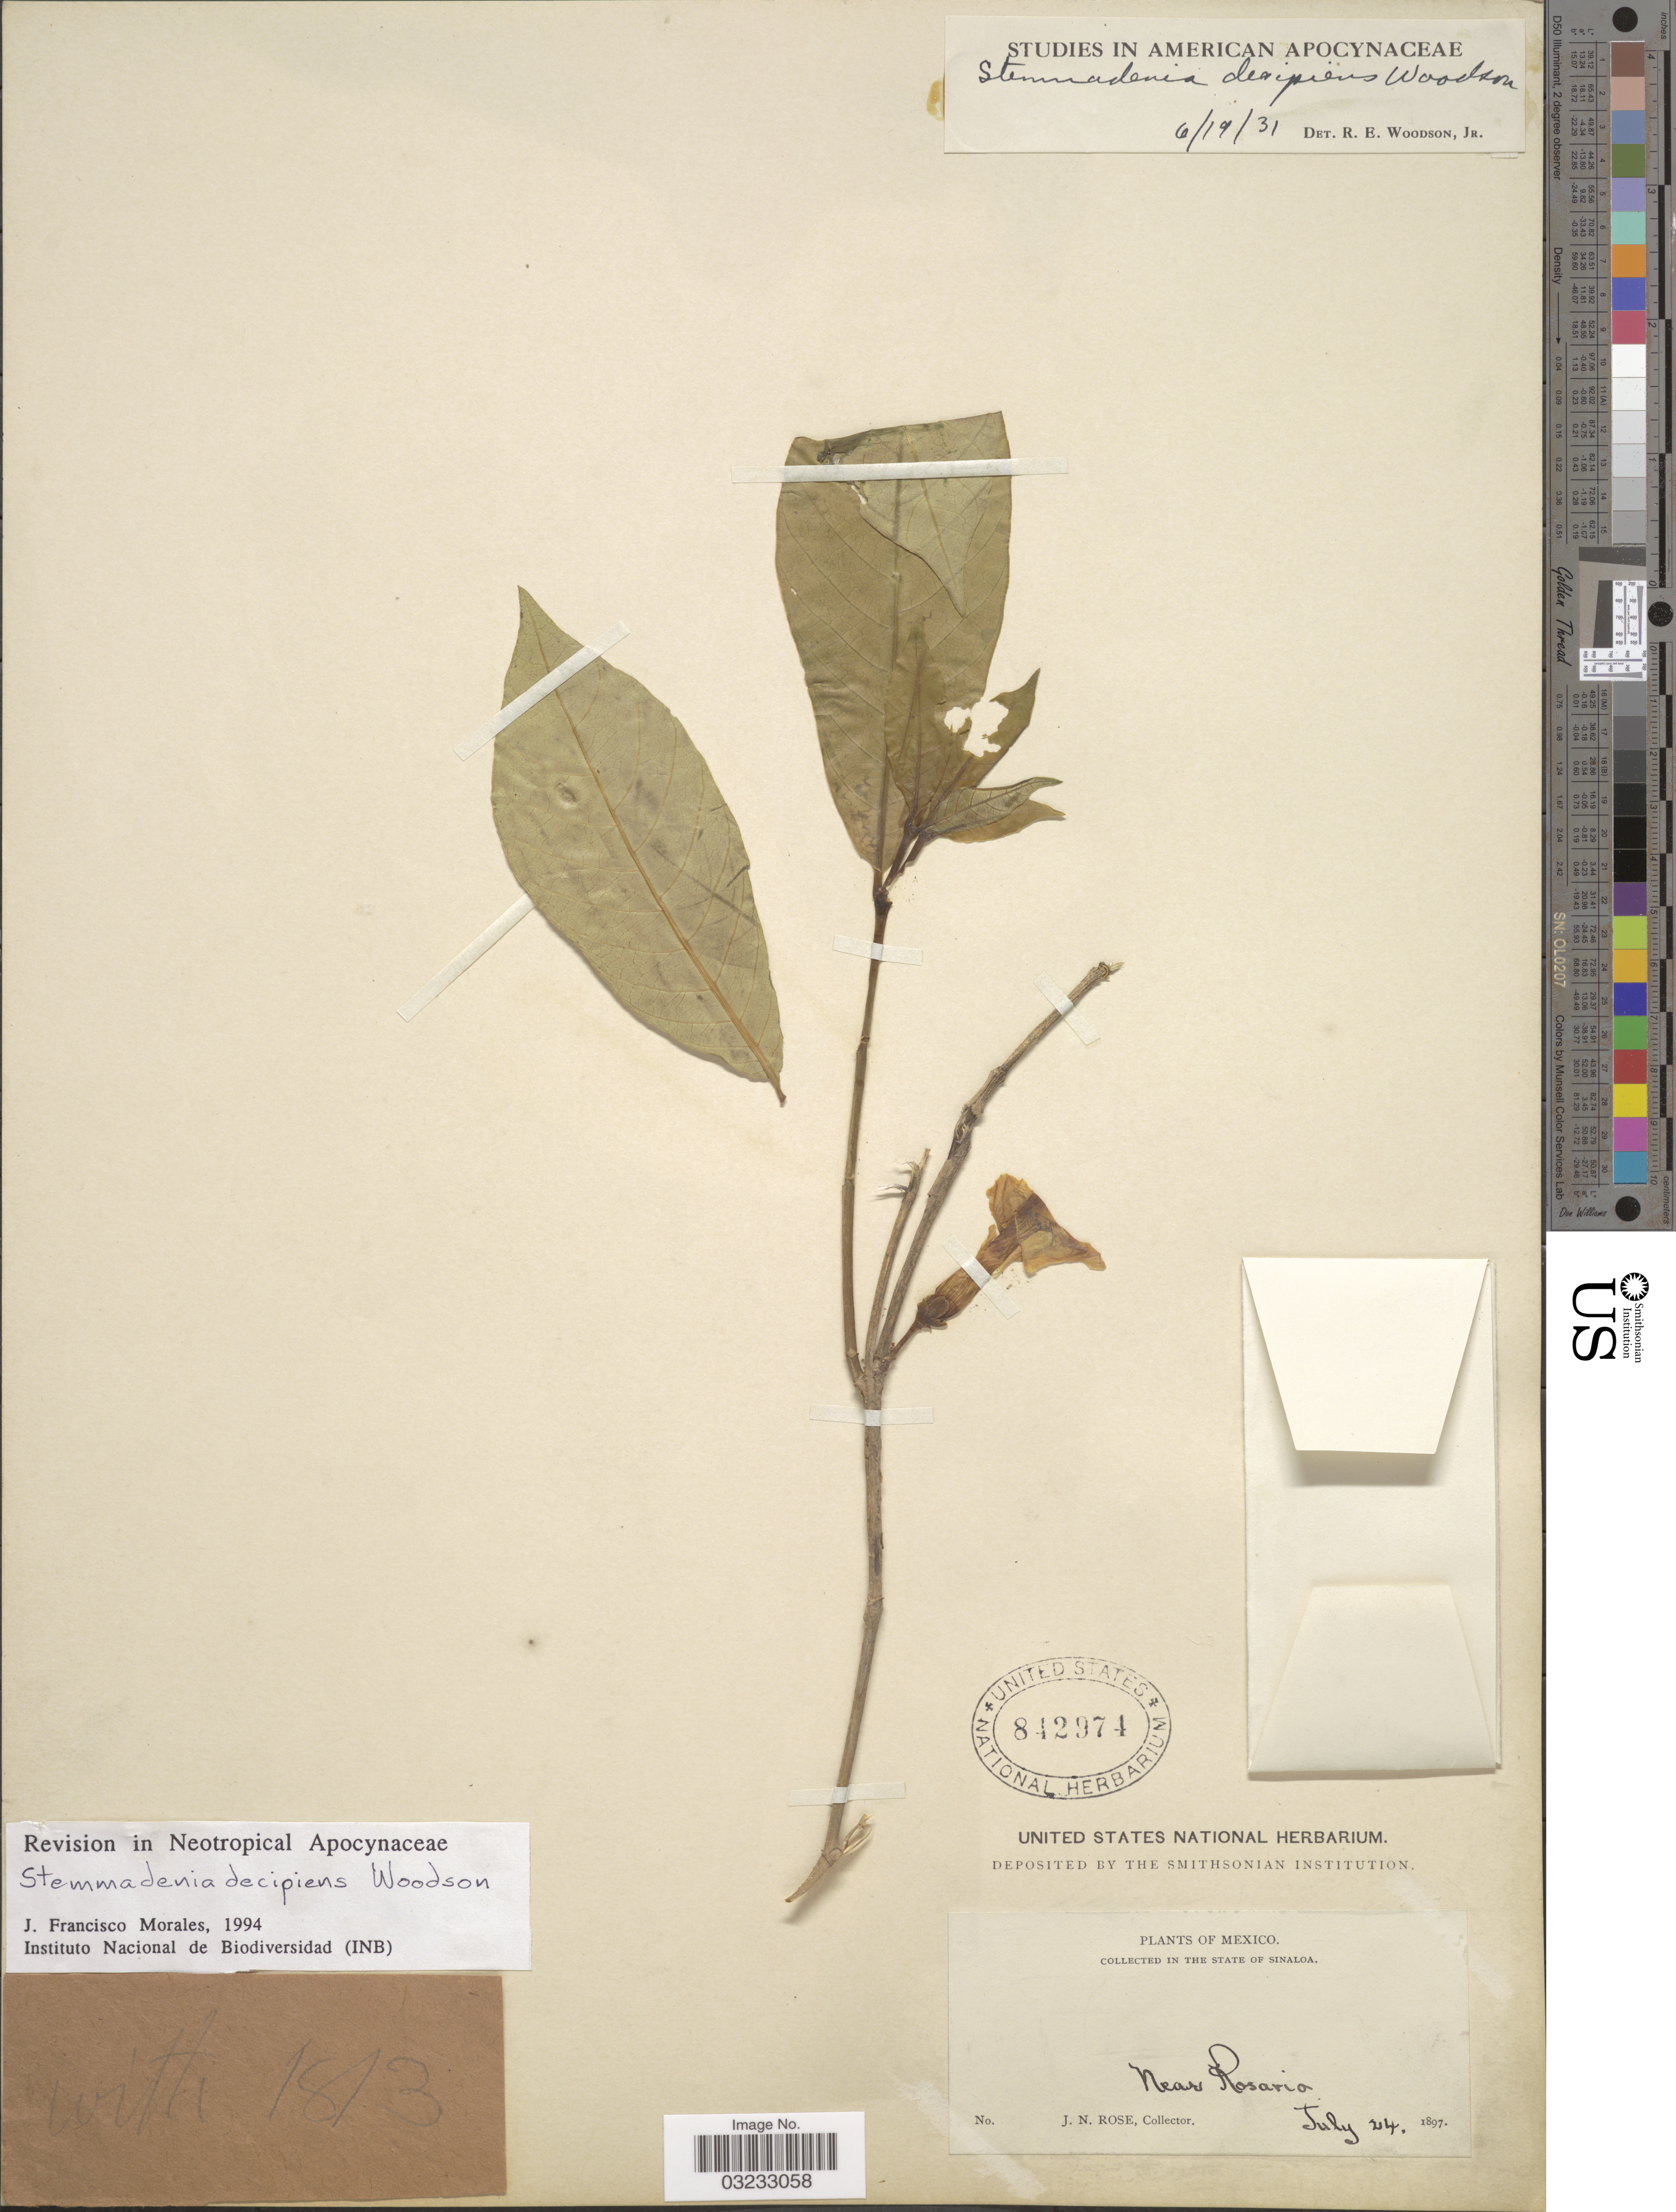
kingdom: Plantae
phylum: Tracheophyta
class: Magnoliopsida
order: Gentianales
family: Apocynaceae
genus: Stemmadenia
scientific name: Stemmadenia donnell-smithii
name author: (Rose ex Donn. Sm.) Woodson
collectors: J. N. Rose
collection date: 1897-07-24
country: Mexico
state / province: Sinaloa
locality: Near Rosario.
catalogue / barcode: US 842974